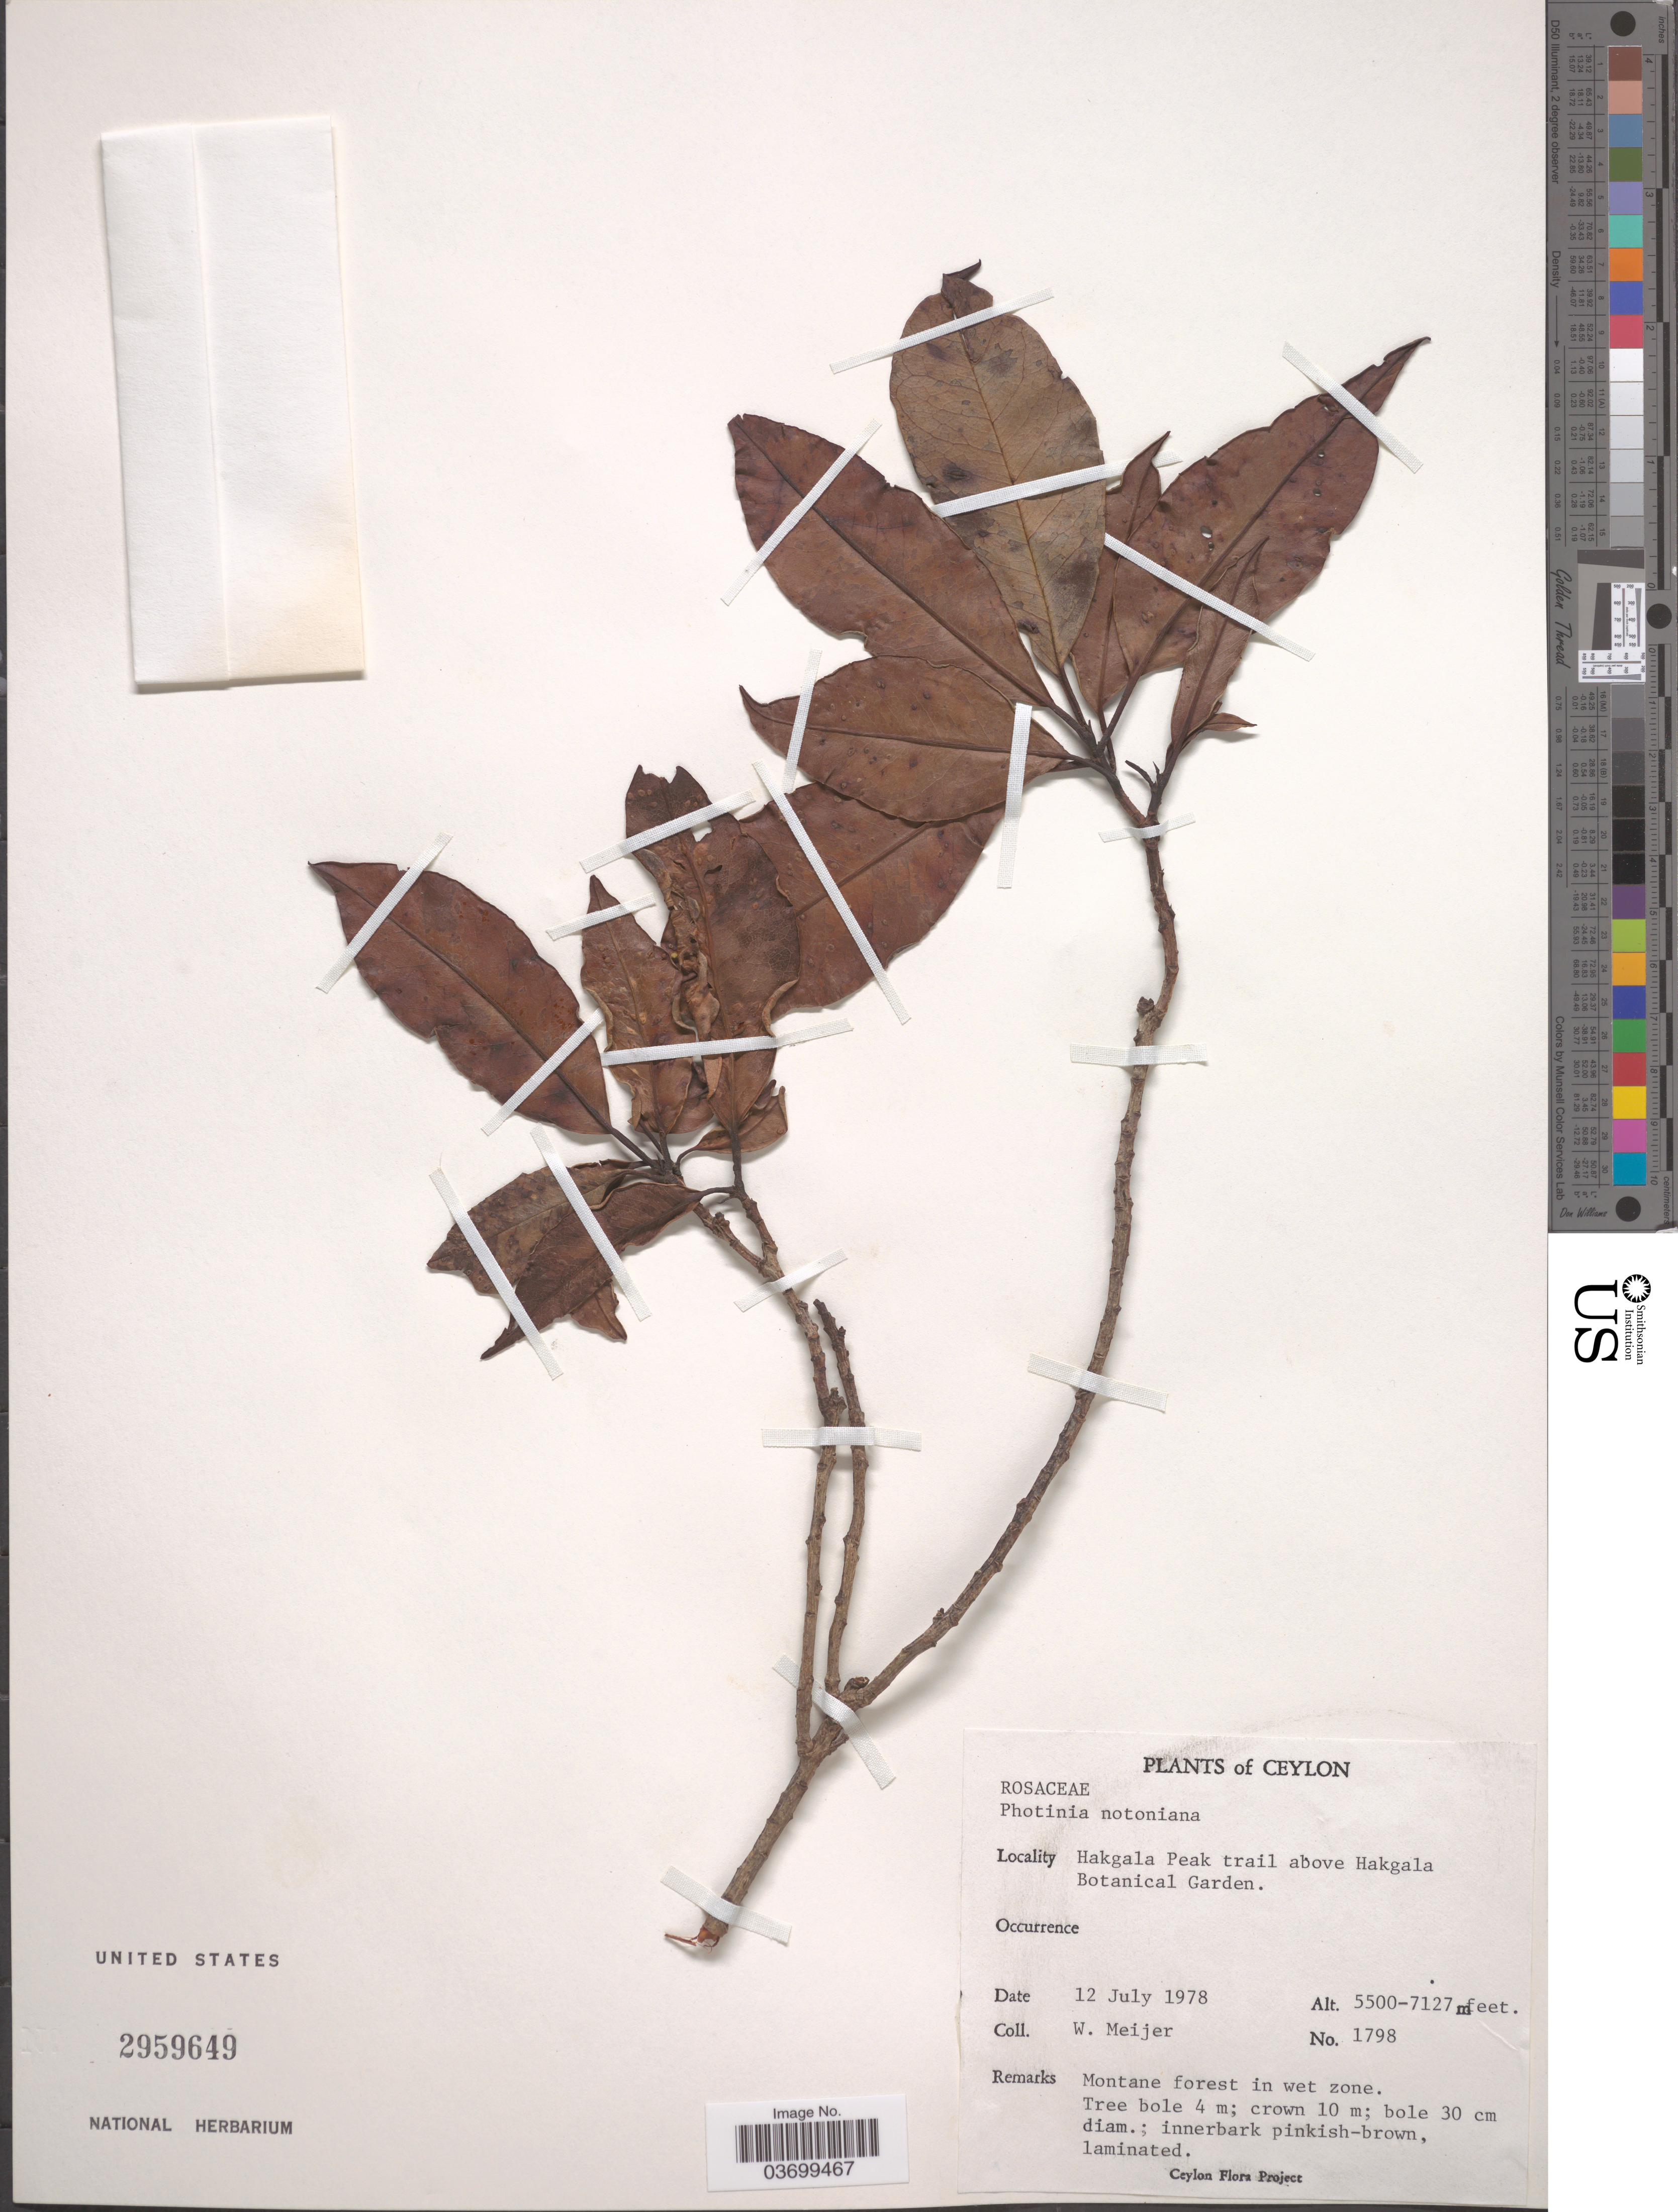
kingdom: Plantae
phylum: Tracheophyta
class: Magnoliopsida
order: Rosales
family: Rosaceae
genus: Photinia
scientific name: Photinia notoniana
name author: Wight & Arn.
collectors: W. Meijer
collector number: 1798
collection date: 1978-07-12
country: Sri Lanka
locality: Ceylon. Hakgala Peak trail above Hakgala Botanical Garden.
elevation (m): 1676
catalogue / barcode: US 2959649